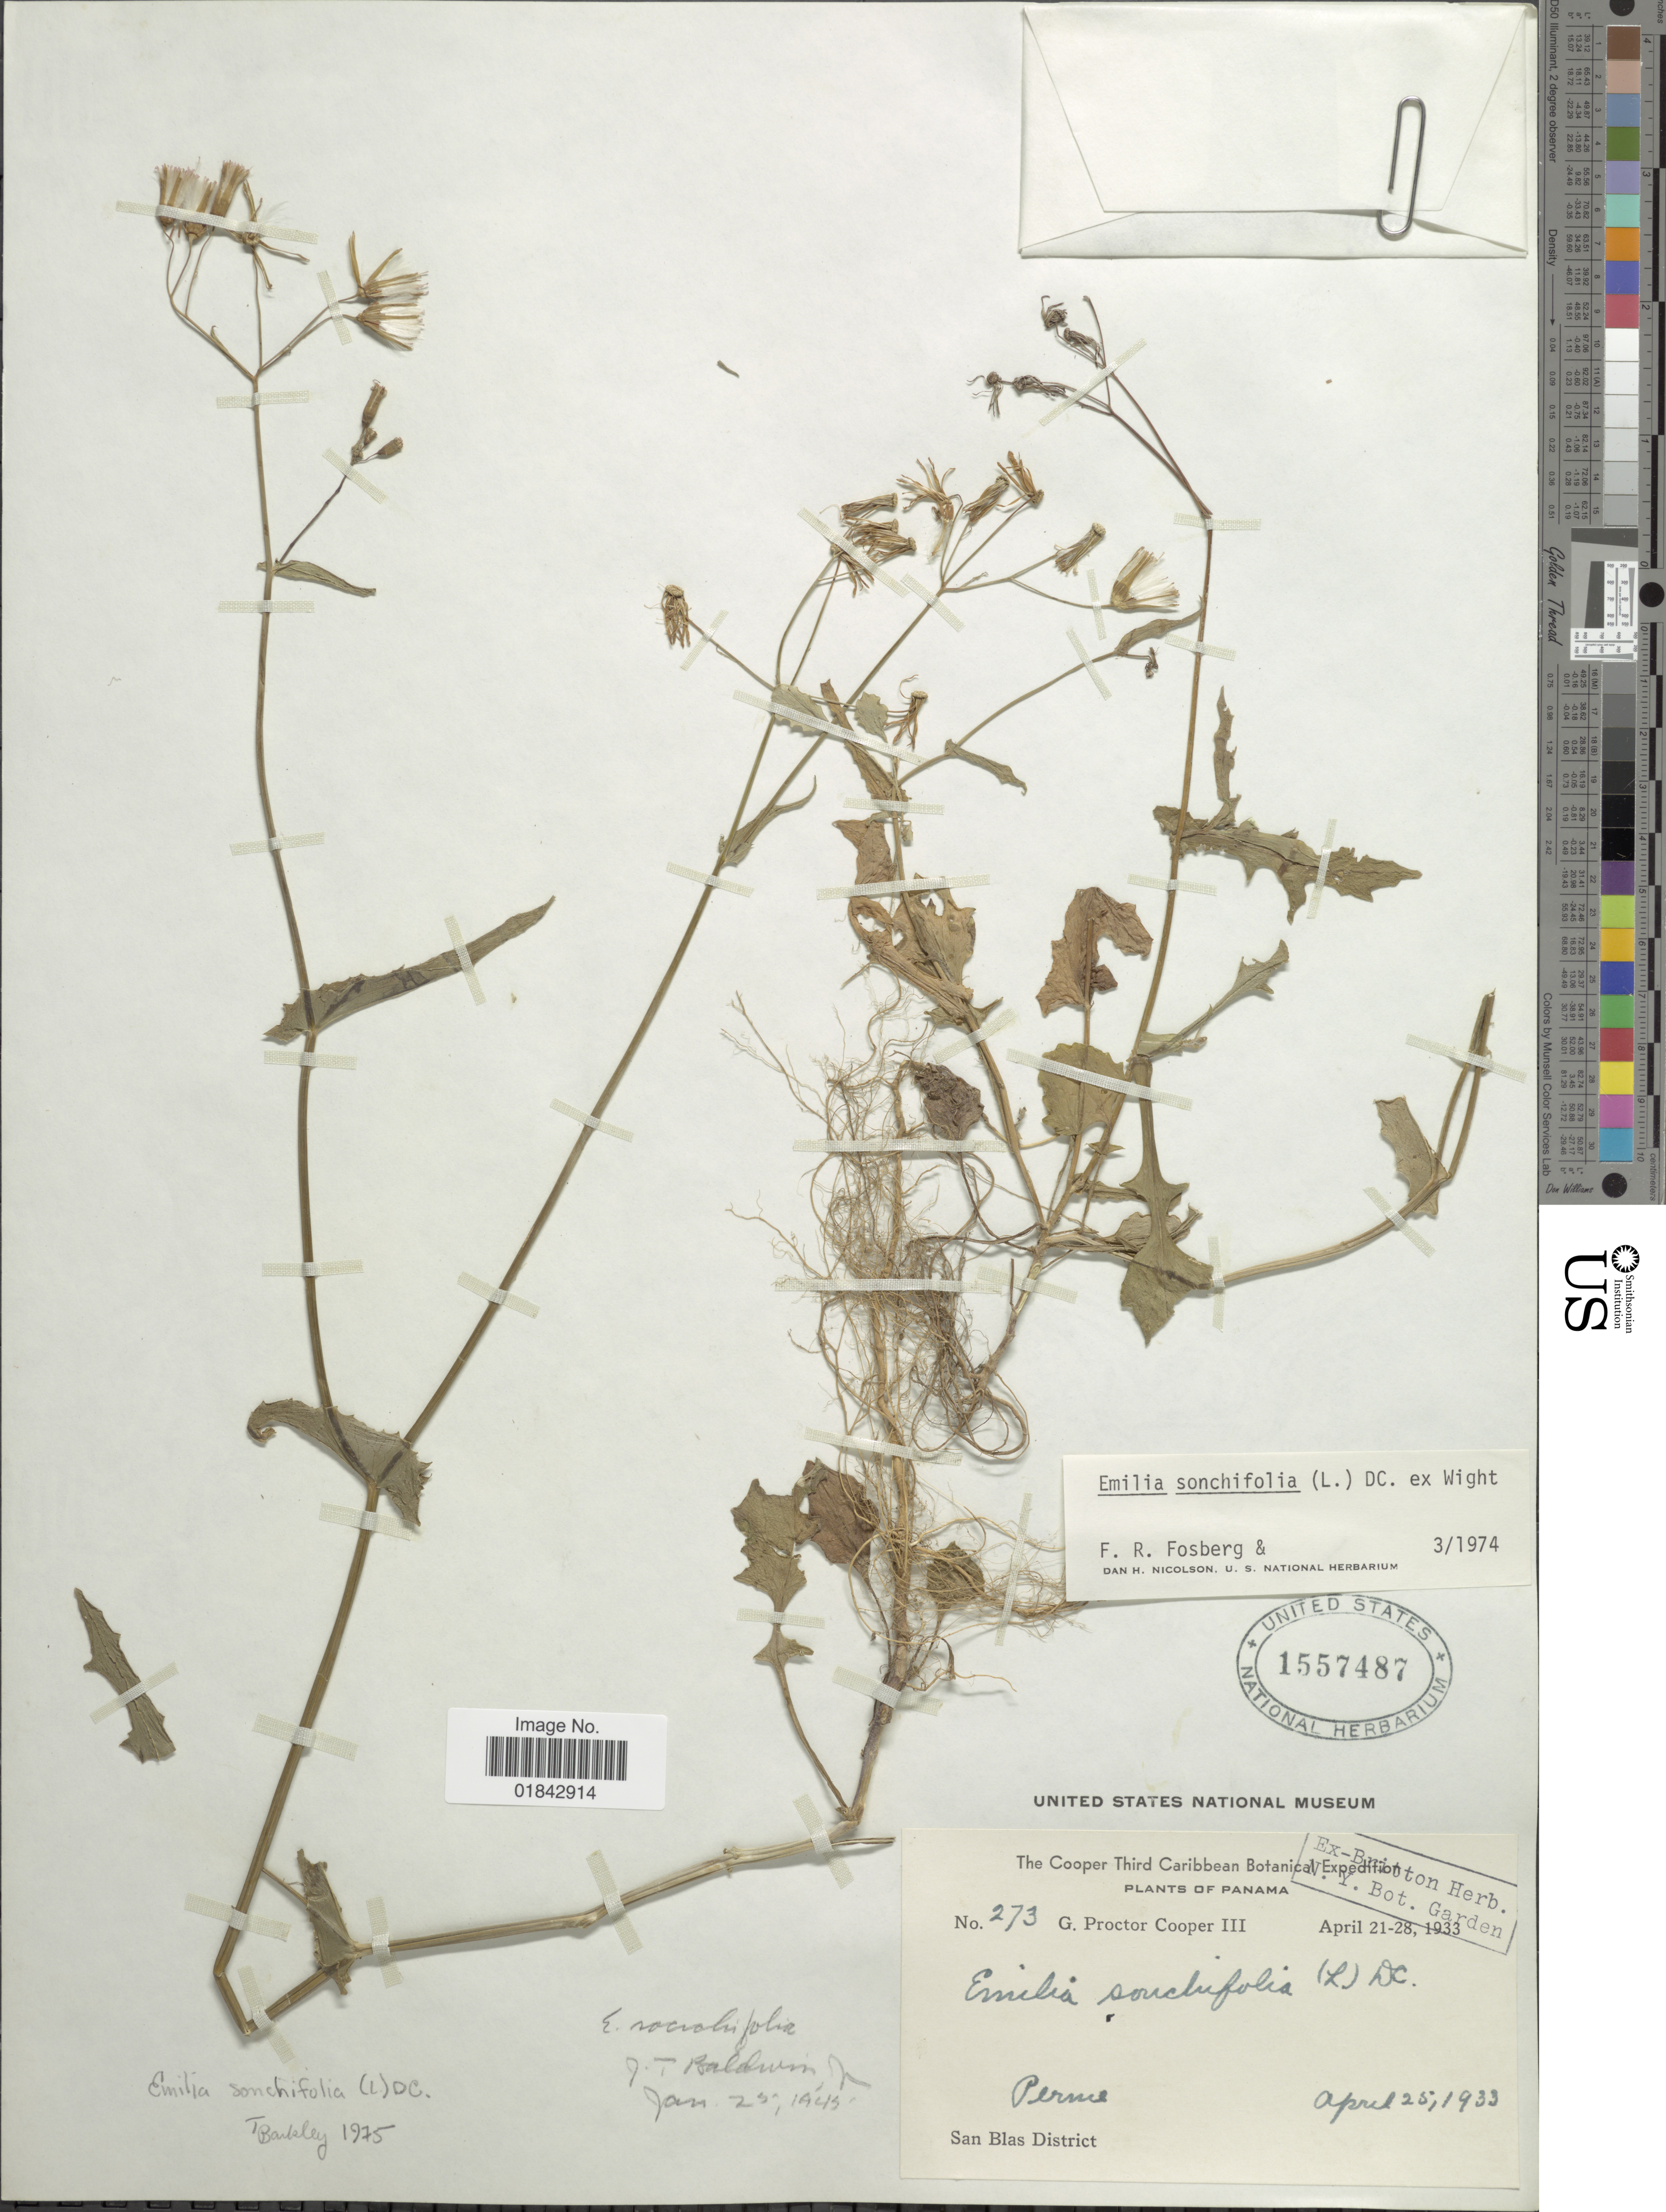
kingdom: Plantae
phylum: Tracheophyta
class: Magnoliopsida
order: Asterales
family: Asteraceae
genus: Emilia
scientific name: Emilia sonchifolia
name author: (L.) DC.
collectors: G. Cooper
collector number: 273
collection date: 1933-04-25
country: Panama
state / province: Kuna Yala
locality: Perme, San Blas District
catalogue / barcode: US 1557487